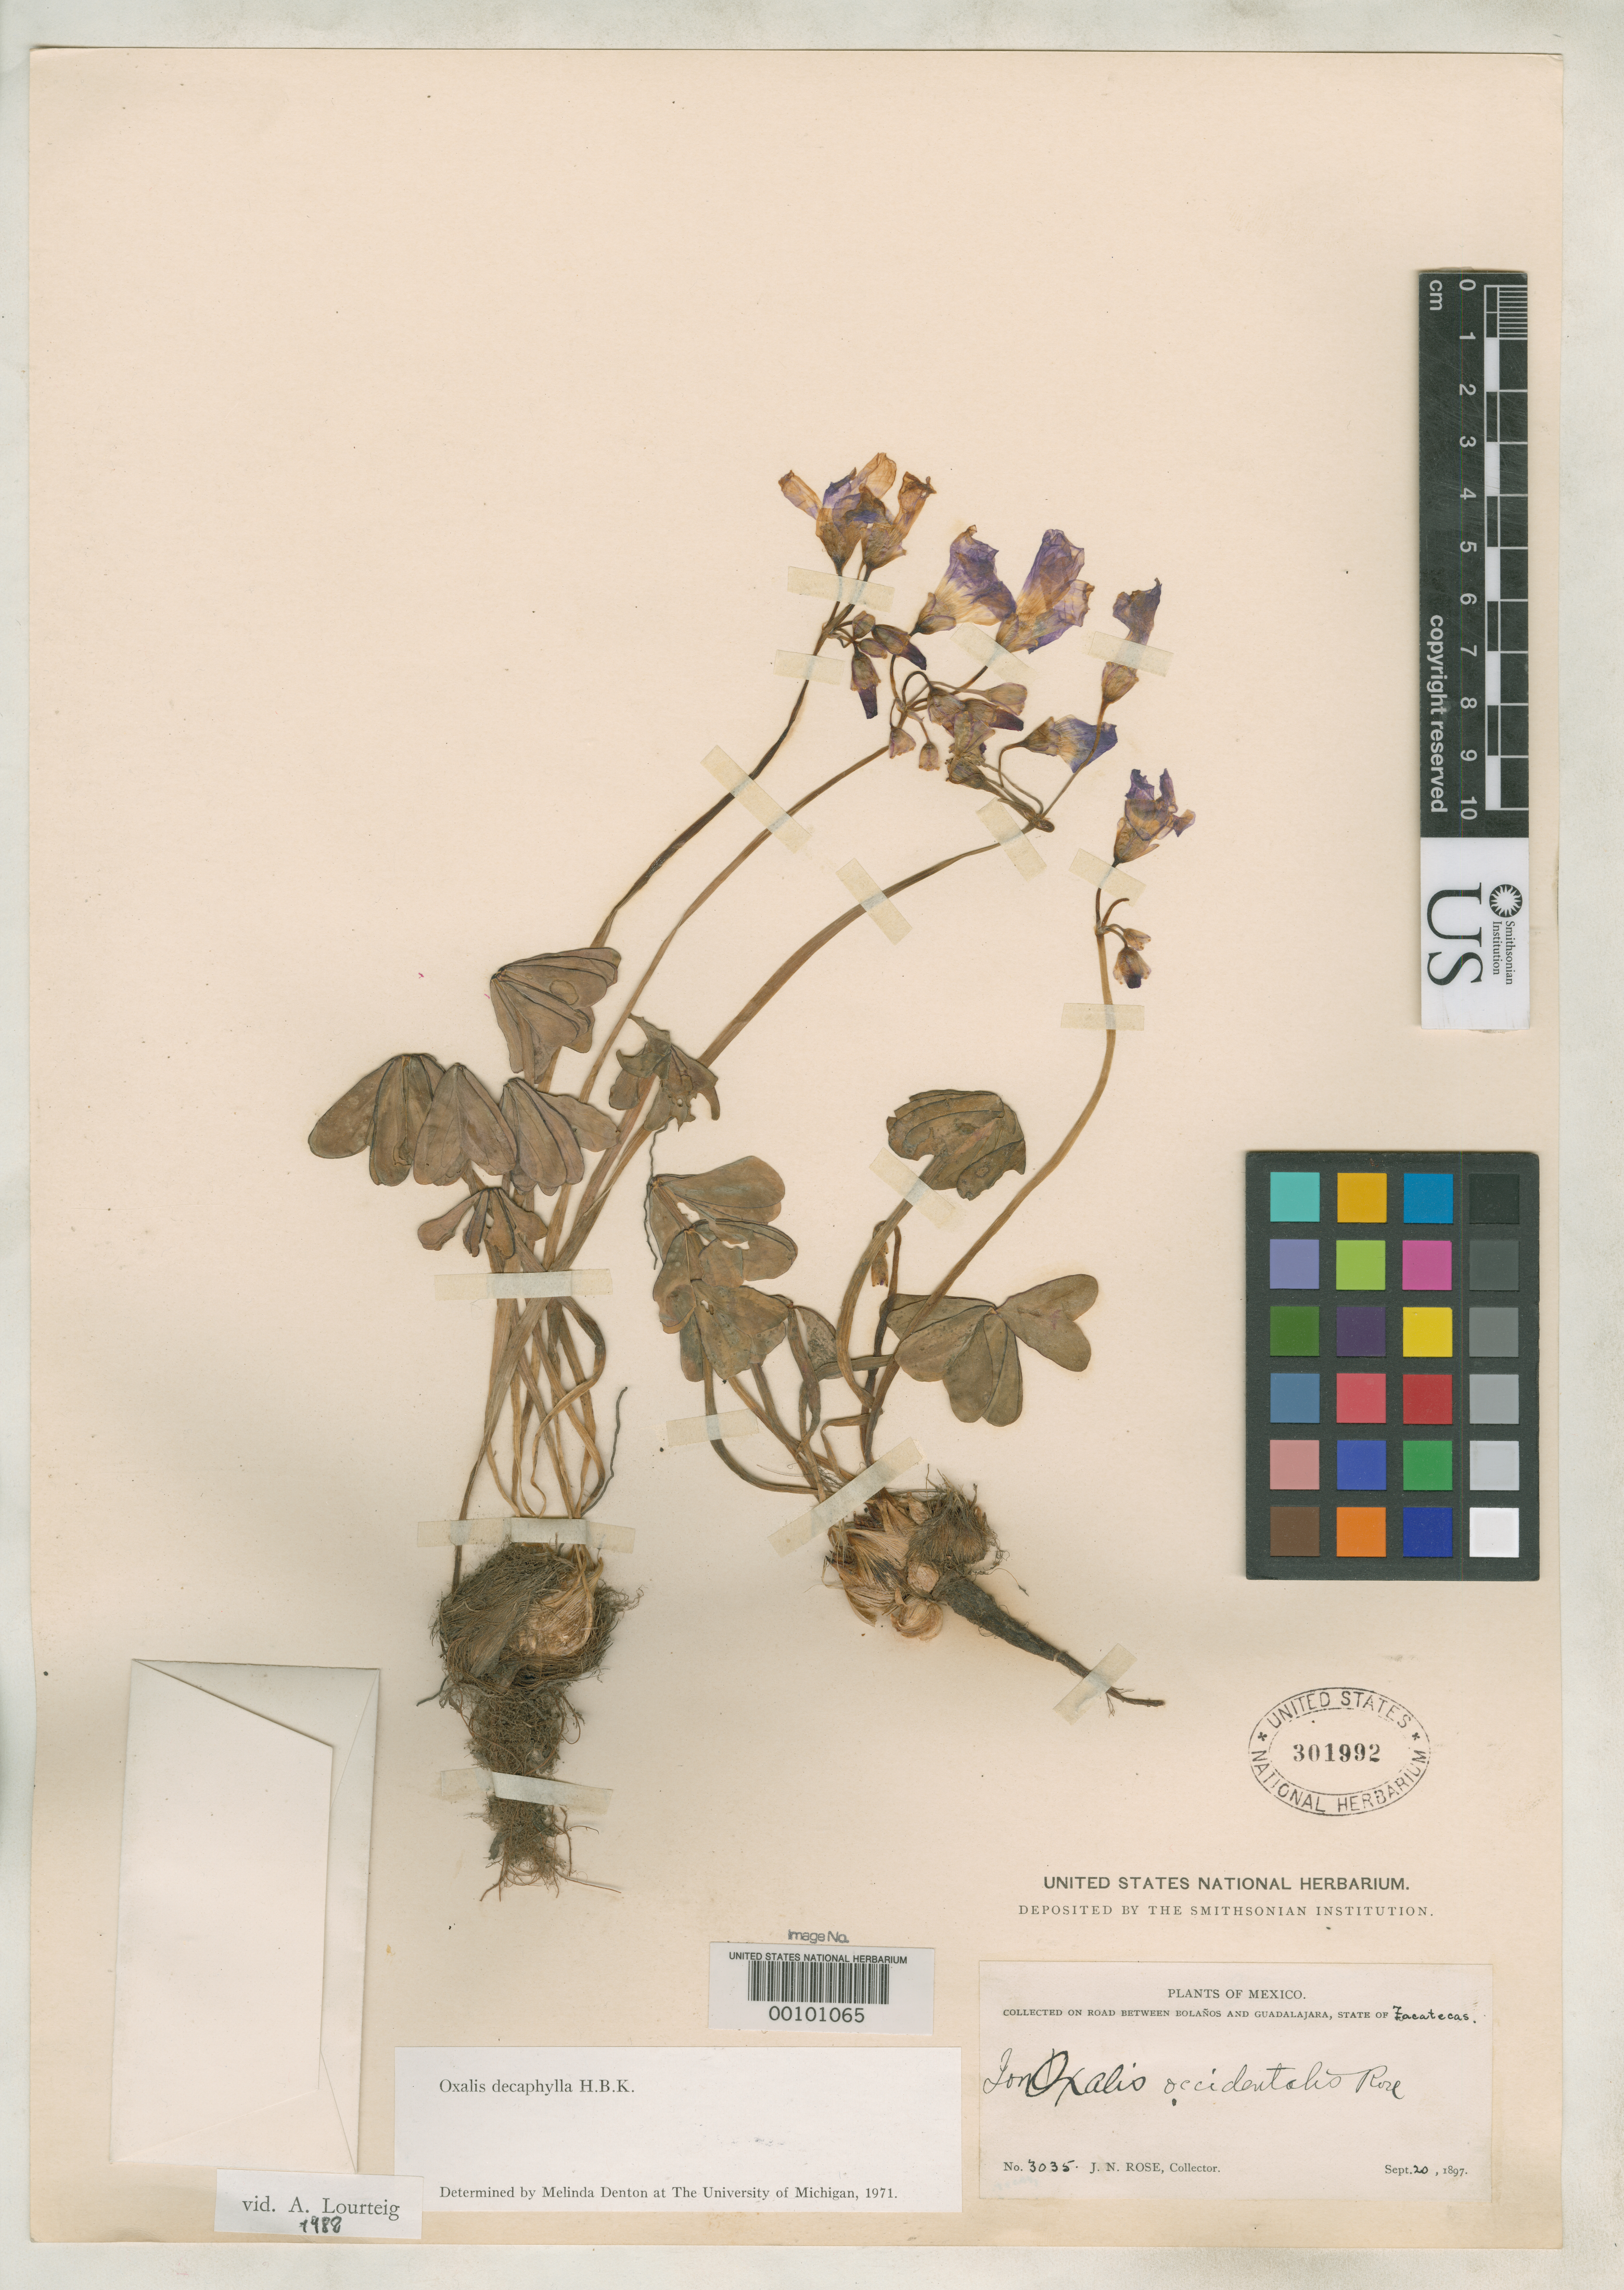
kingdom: Plantae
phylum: Tracheophyta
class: Magnoliopsida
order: Oxalidales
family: Oxalidaceae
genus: Ionoxalis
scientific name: Ionoxalis occidentalis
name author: Rose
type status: Holotype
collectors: J. N. Rose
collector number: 3035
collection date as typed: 20 Sep 1897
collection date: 1897-09-20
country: Mexico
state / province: Zacatecas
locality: Between Bolanos and Guadalajara.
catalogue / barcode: US 301992